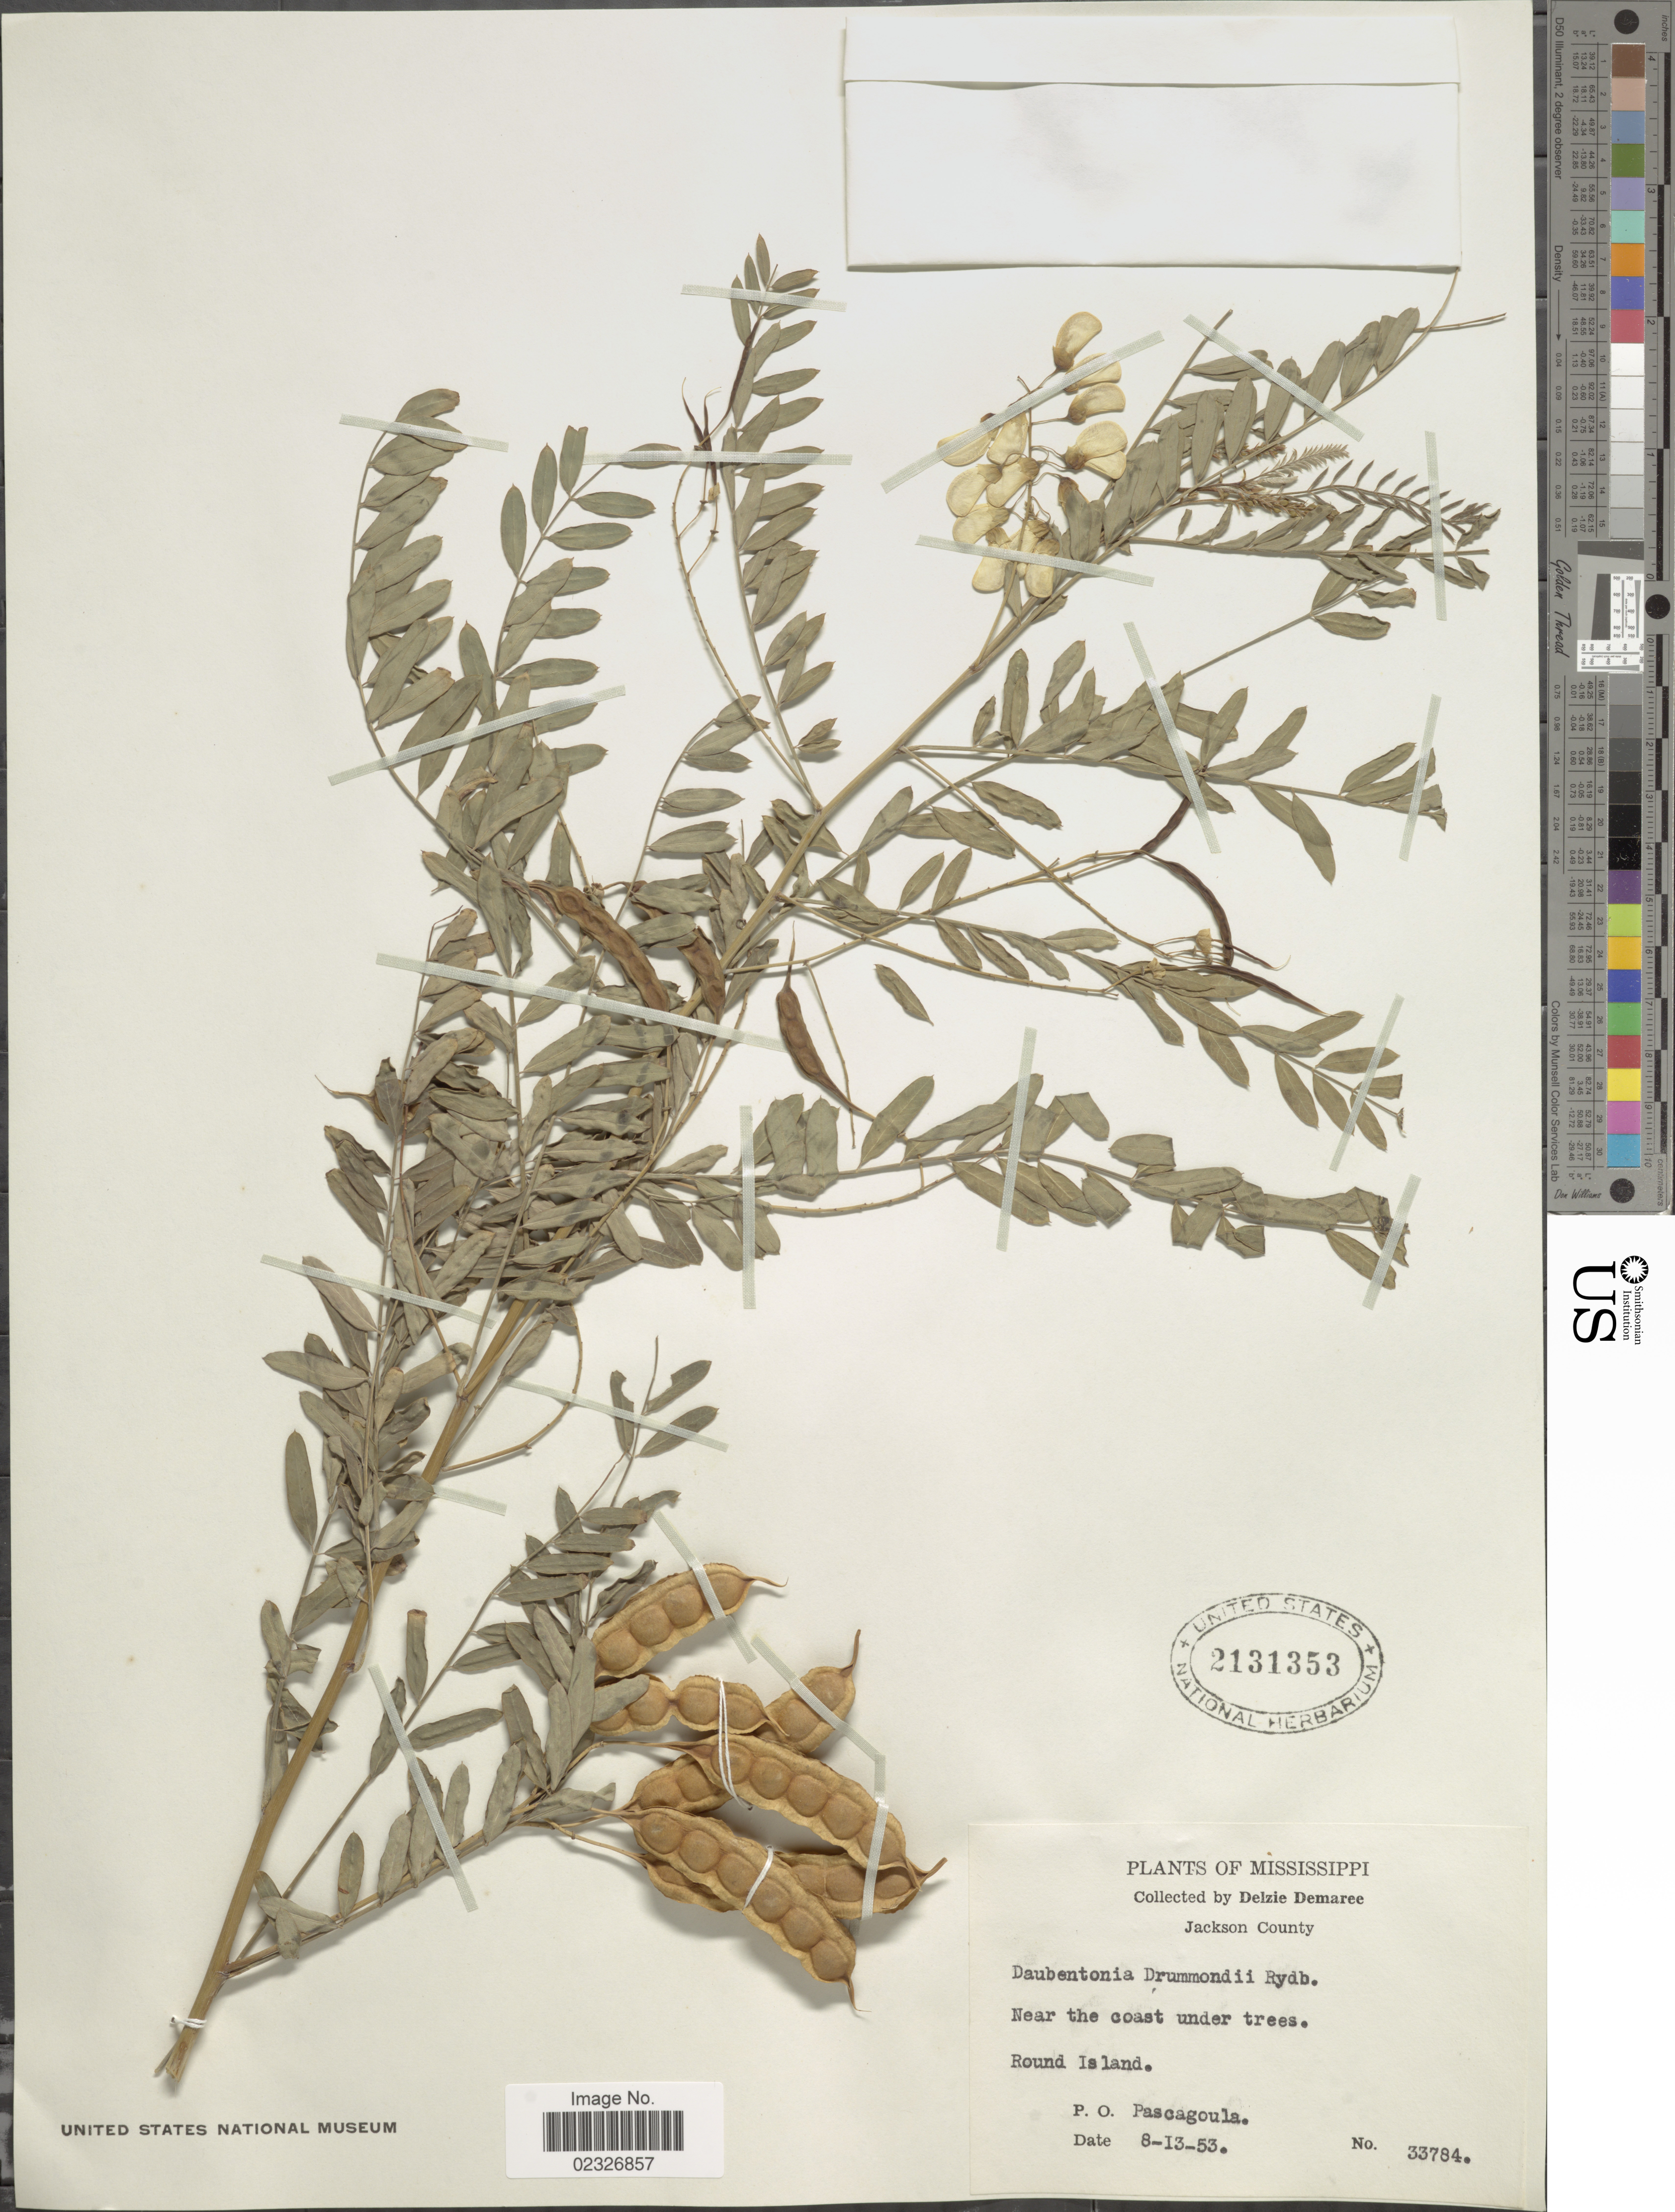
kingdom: Plantae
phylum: Tracheophyta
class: Magnoliopsida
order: Fabales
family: Fabaceae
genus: Sesbania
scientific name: Sesbania drummondii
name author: (Rydb.) Cory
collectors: D. Demaree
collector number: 33784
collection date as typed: Transcribed d/m/y: 13/8/53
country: United States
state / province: Mississippi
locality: Jackson County, Round Island, Pascagoula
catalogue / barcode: US 2131353